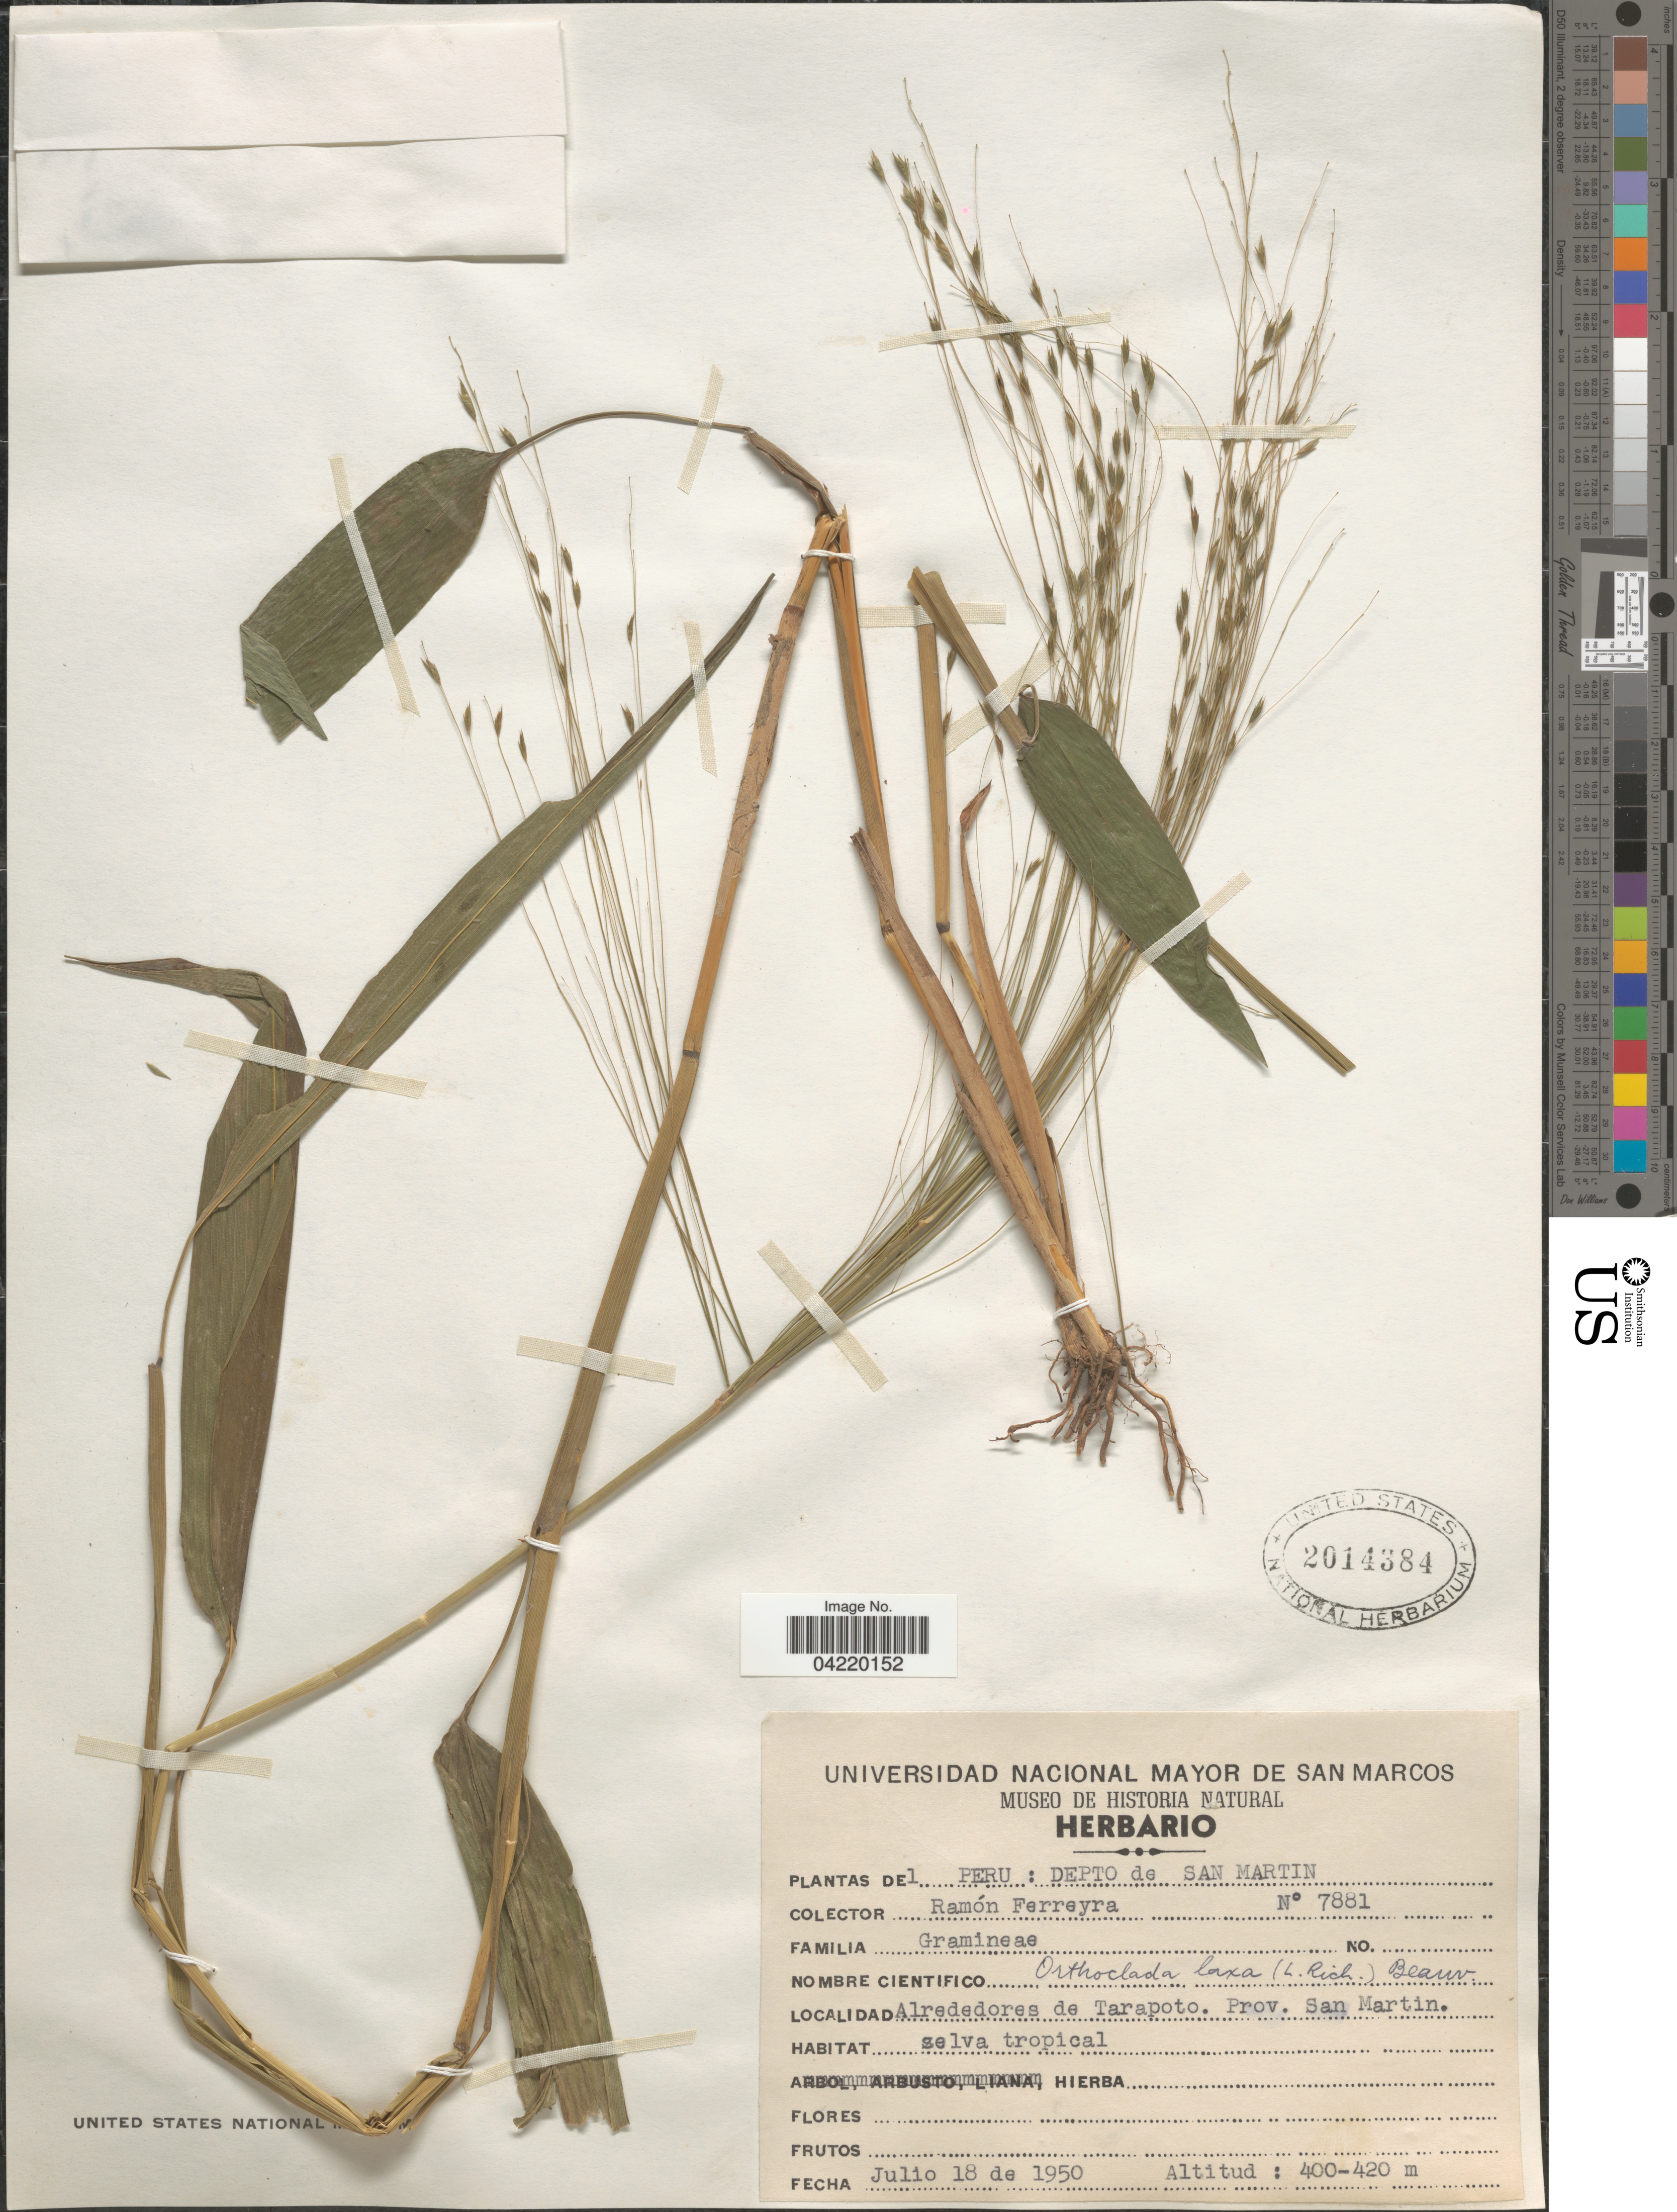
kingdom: Plantae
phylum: Tracheophyta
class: Liliopsida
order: Poales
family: Poaceae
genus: Orthoclada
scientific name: Orthoclada laxa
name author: P. Beauv.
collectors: R. A. Ferreyra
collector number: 7881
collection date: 1950-07-18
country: Peru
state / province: San Martín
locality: Depto de San Martin. Alrededores de Tarapoto.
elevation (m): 400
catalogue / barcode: US 2014384